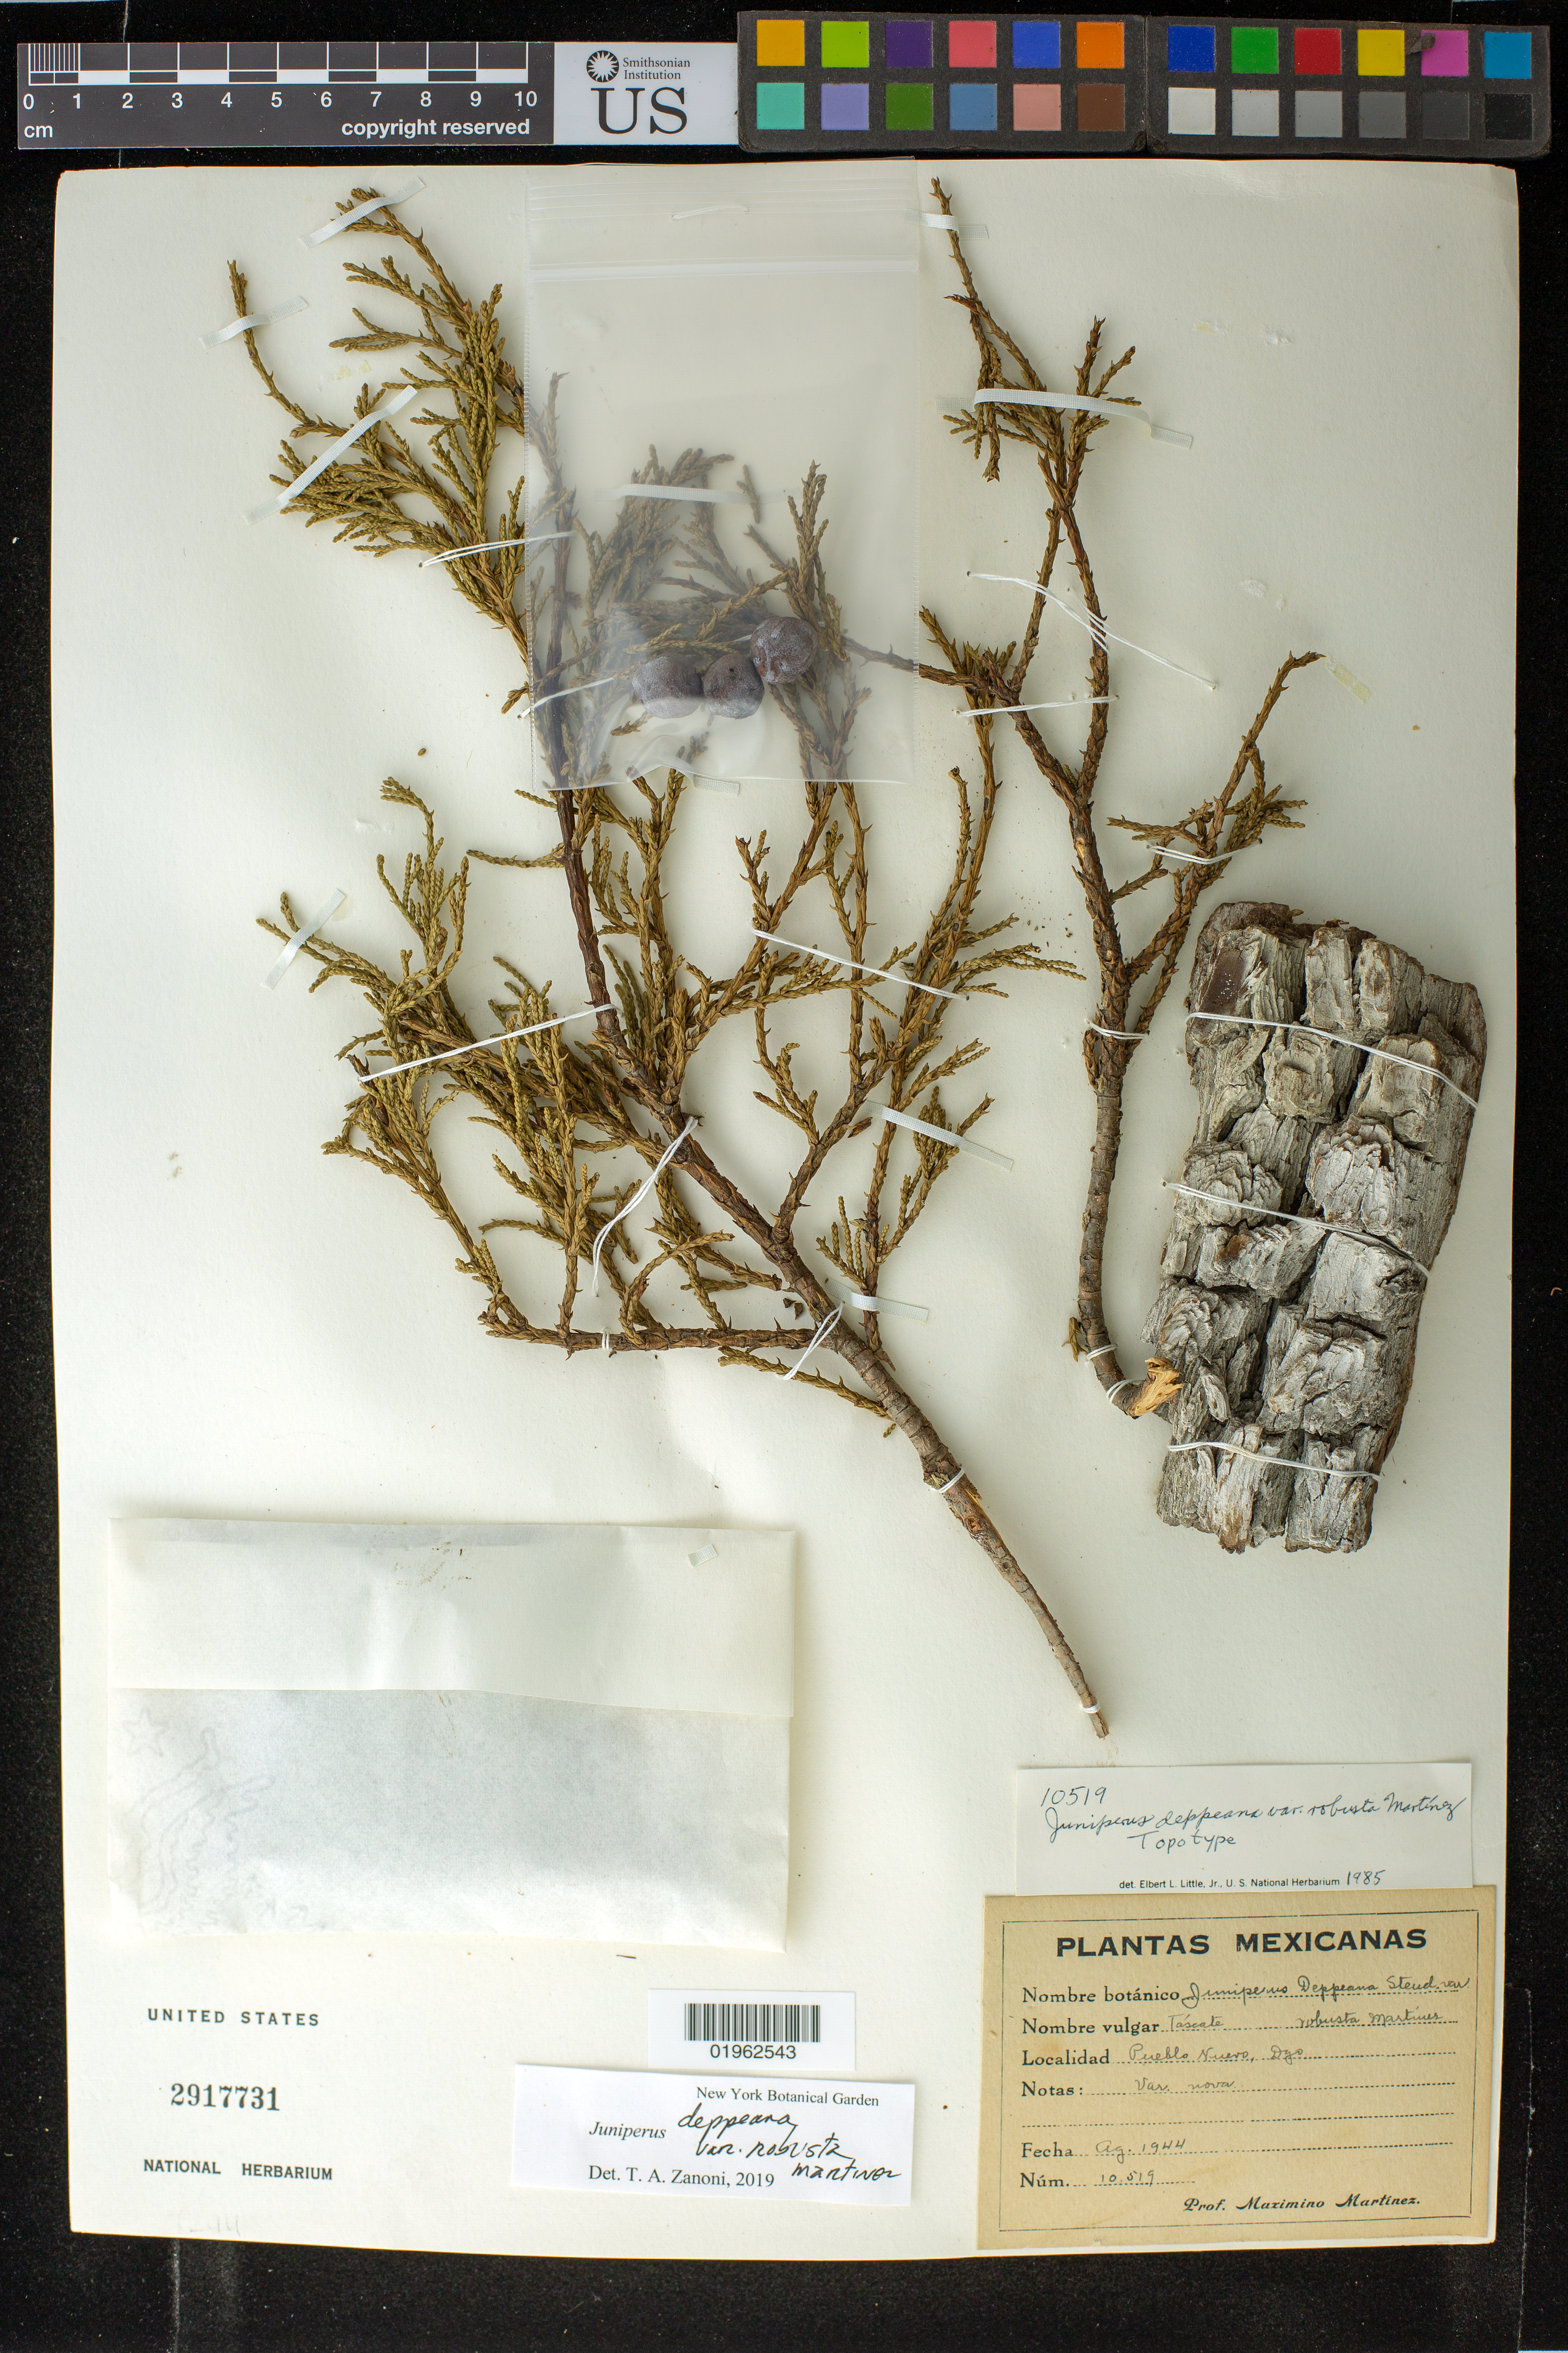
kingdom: Plantae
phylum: Tracheophyta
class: Pinopsida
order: Pinales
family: Cupressaceae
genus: Juniperus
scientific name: Juniperus deppeana var. robusta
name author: Martínez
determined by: Zanoni, T. A., (NY), New York Botanical Garden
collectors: M. Martinez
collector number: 10519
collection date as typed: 1944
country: Mexico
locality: Pueblo Nuevo, Dg(y?)o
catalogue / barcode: US 2917731